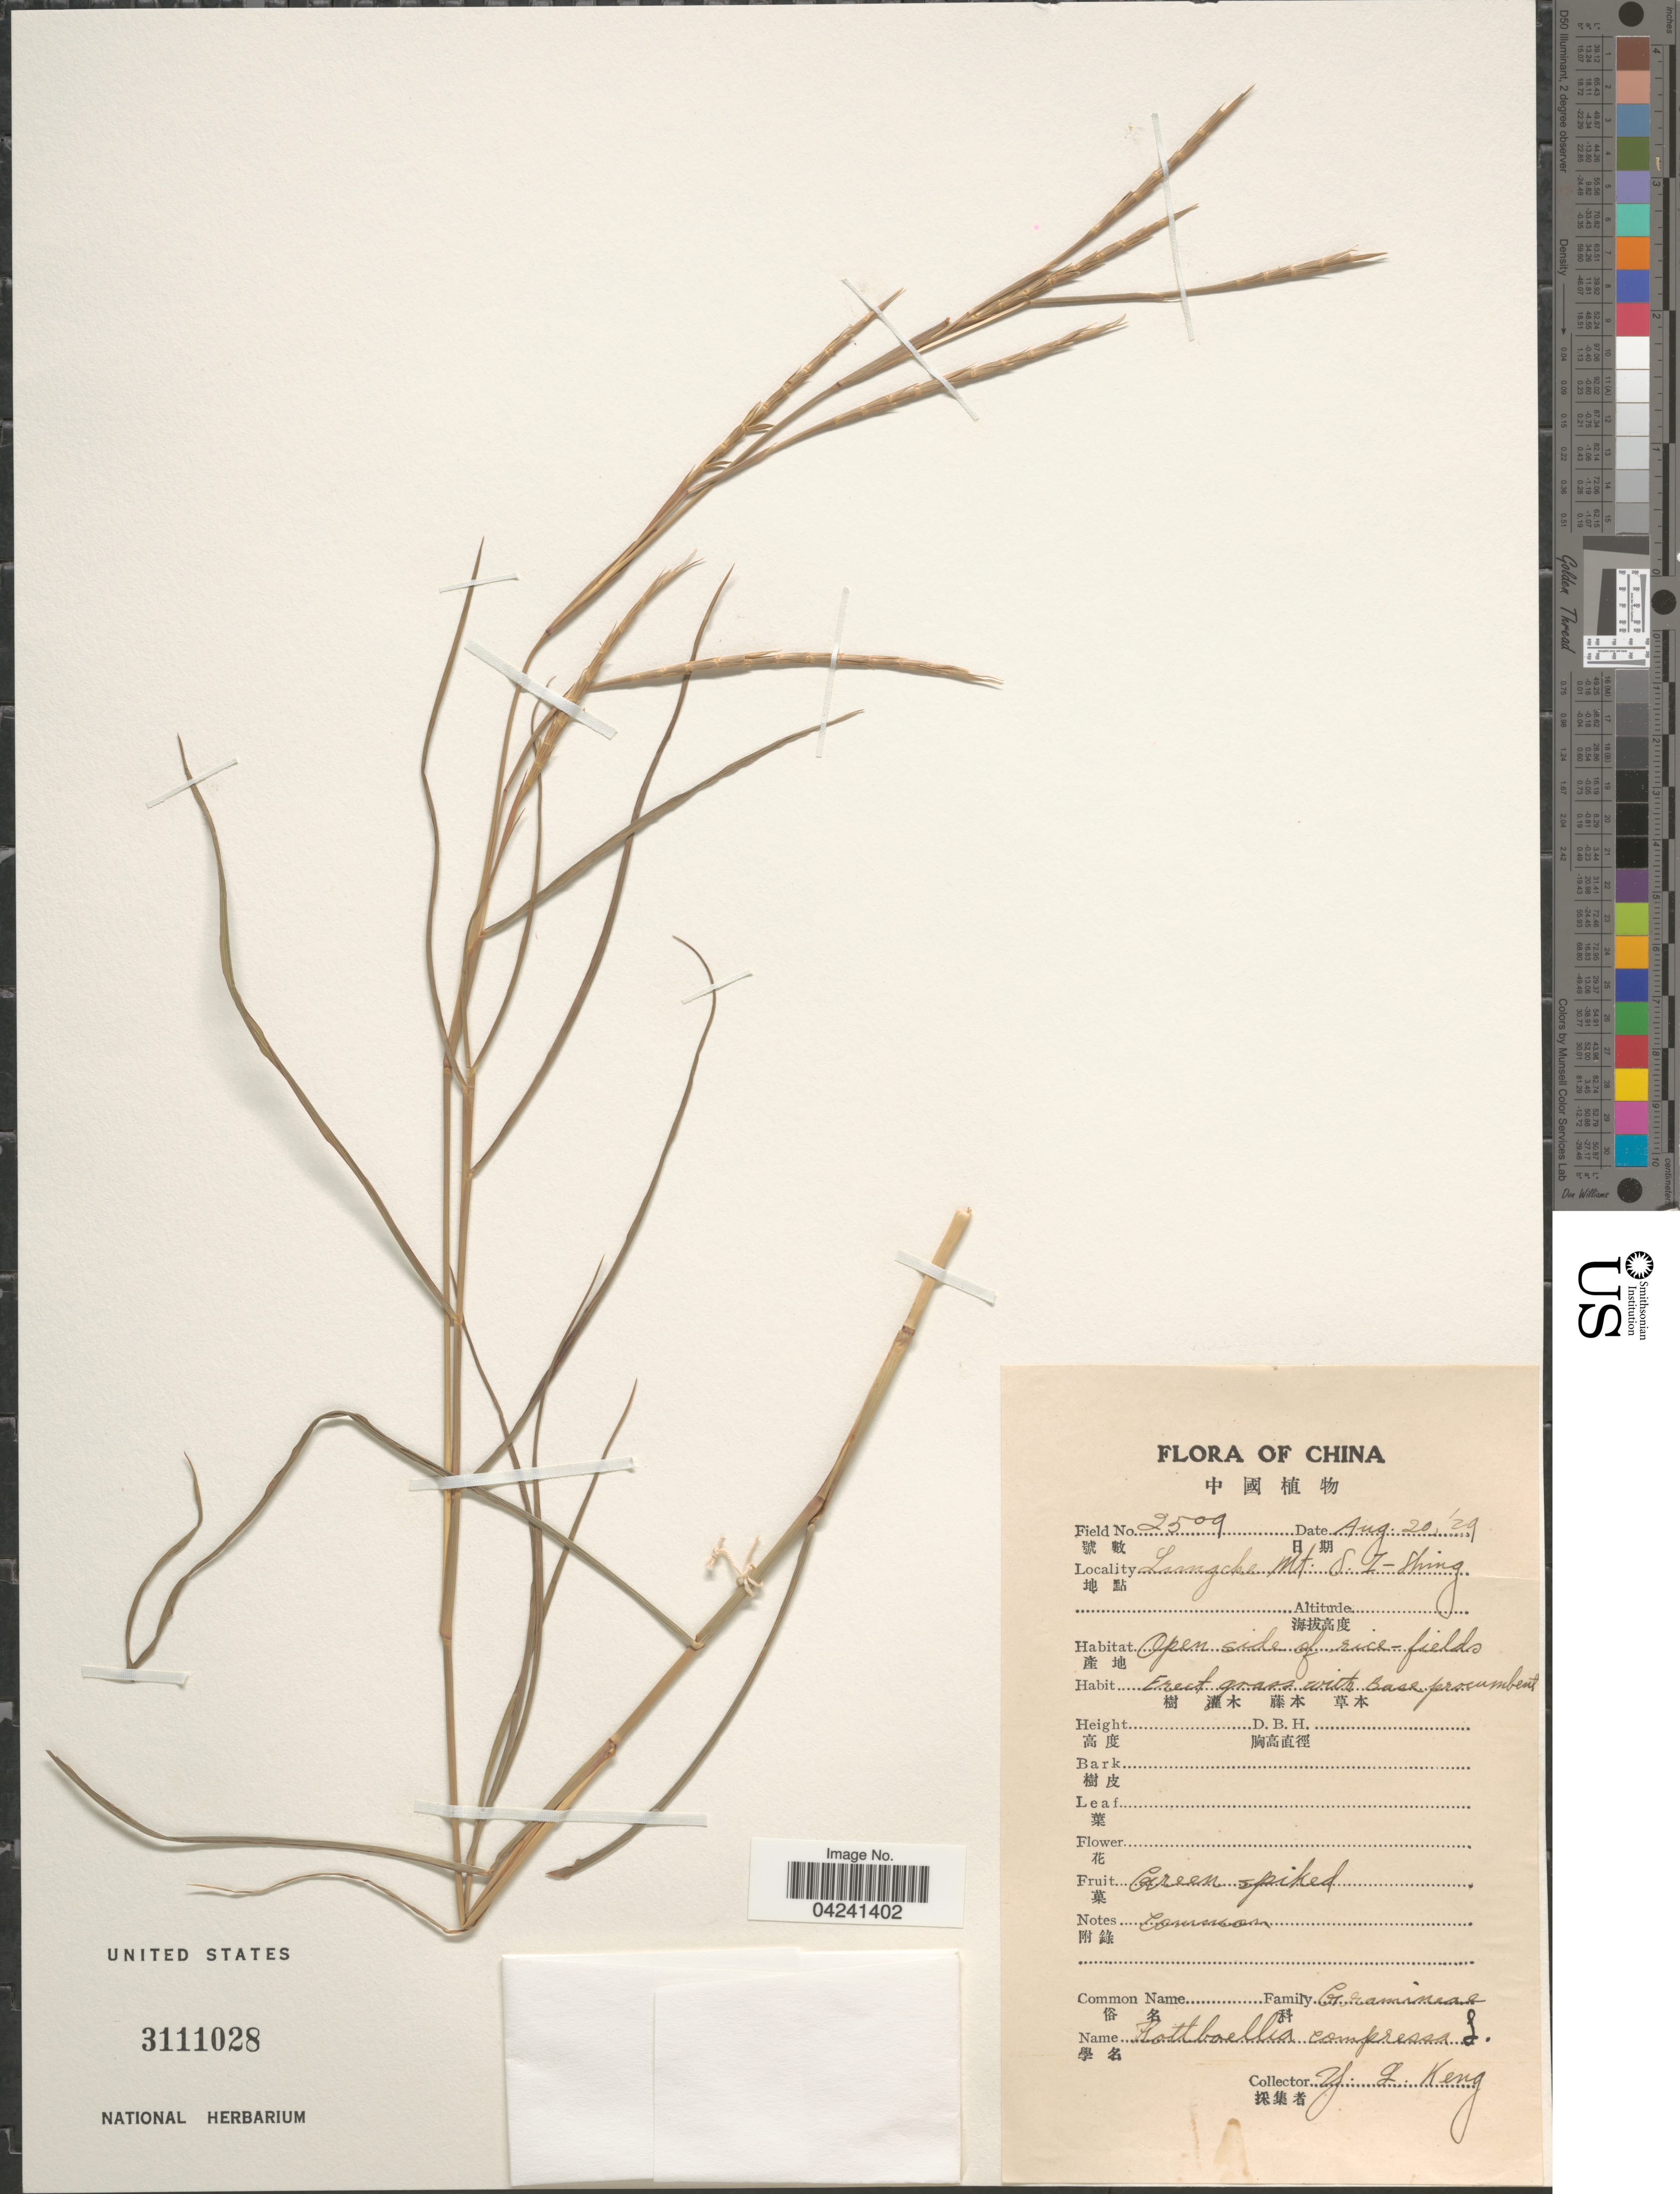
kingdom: Plantae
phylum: Tracheophyta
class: Liliopsida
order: Poales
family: Poaceae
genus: Hemarthria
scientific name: Hemarthria compressa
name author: (L.) R. Br.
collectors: Y. L. Keng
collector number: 2509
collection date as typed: Transcribed d/m/y: 20/8/29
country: China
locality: Lungche Mt. S. I-Shing.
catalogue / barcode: US 3111028